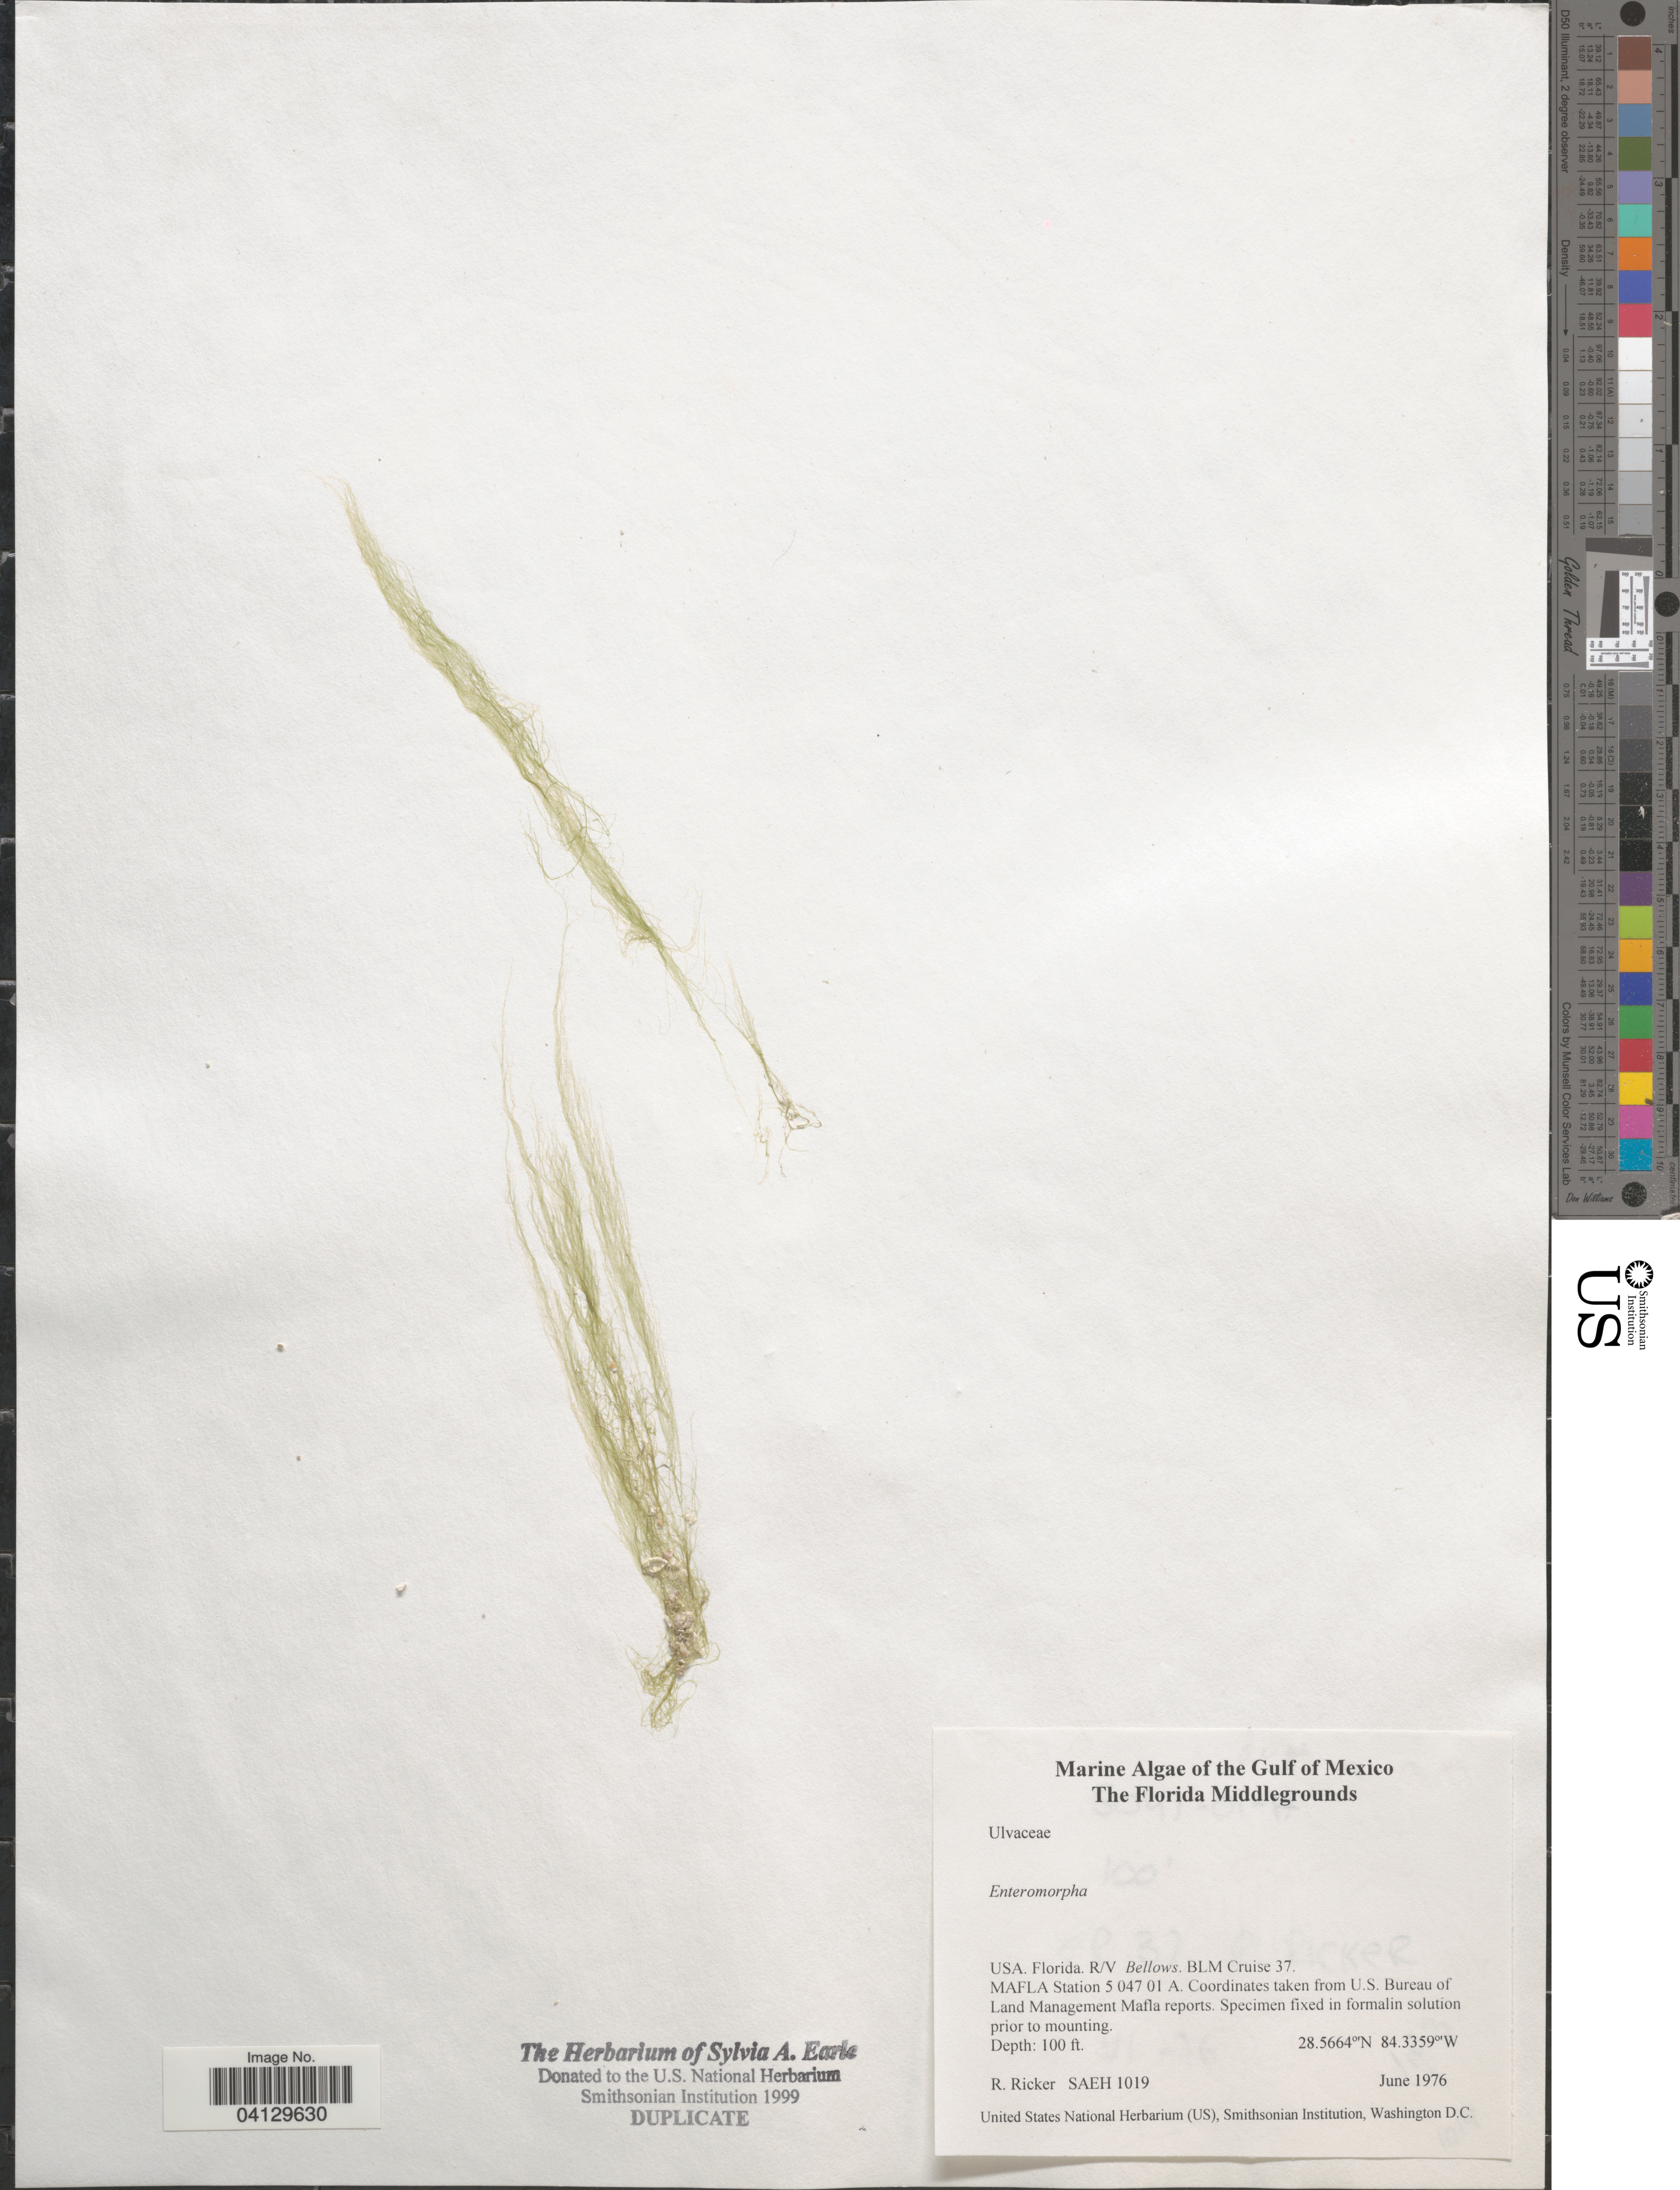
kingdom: Plantae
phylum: Chlorophyta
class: Ulvophyceae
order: Ulvales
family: Ulvaceae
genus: Ulva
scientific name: Ulva sp.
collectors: R. Ricker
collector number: SAEH1019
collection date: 1976-06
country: United States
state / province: Florida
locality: The Gulf of Mexico. The Florida Middlegrounds. R/V Bellows. BLM Cruise 37. MAFLA Station 5 047 01 A.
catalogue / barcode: US 329067